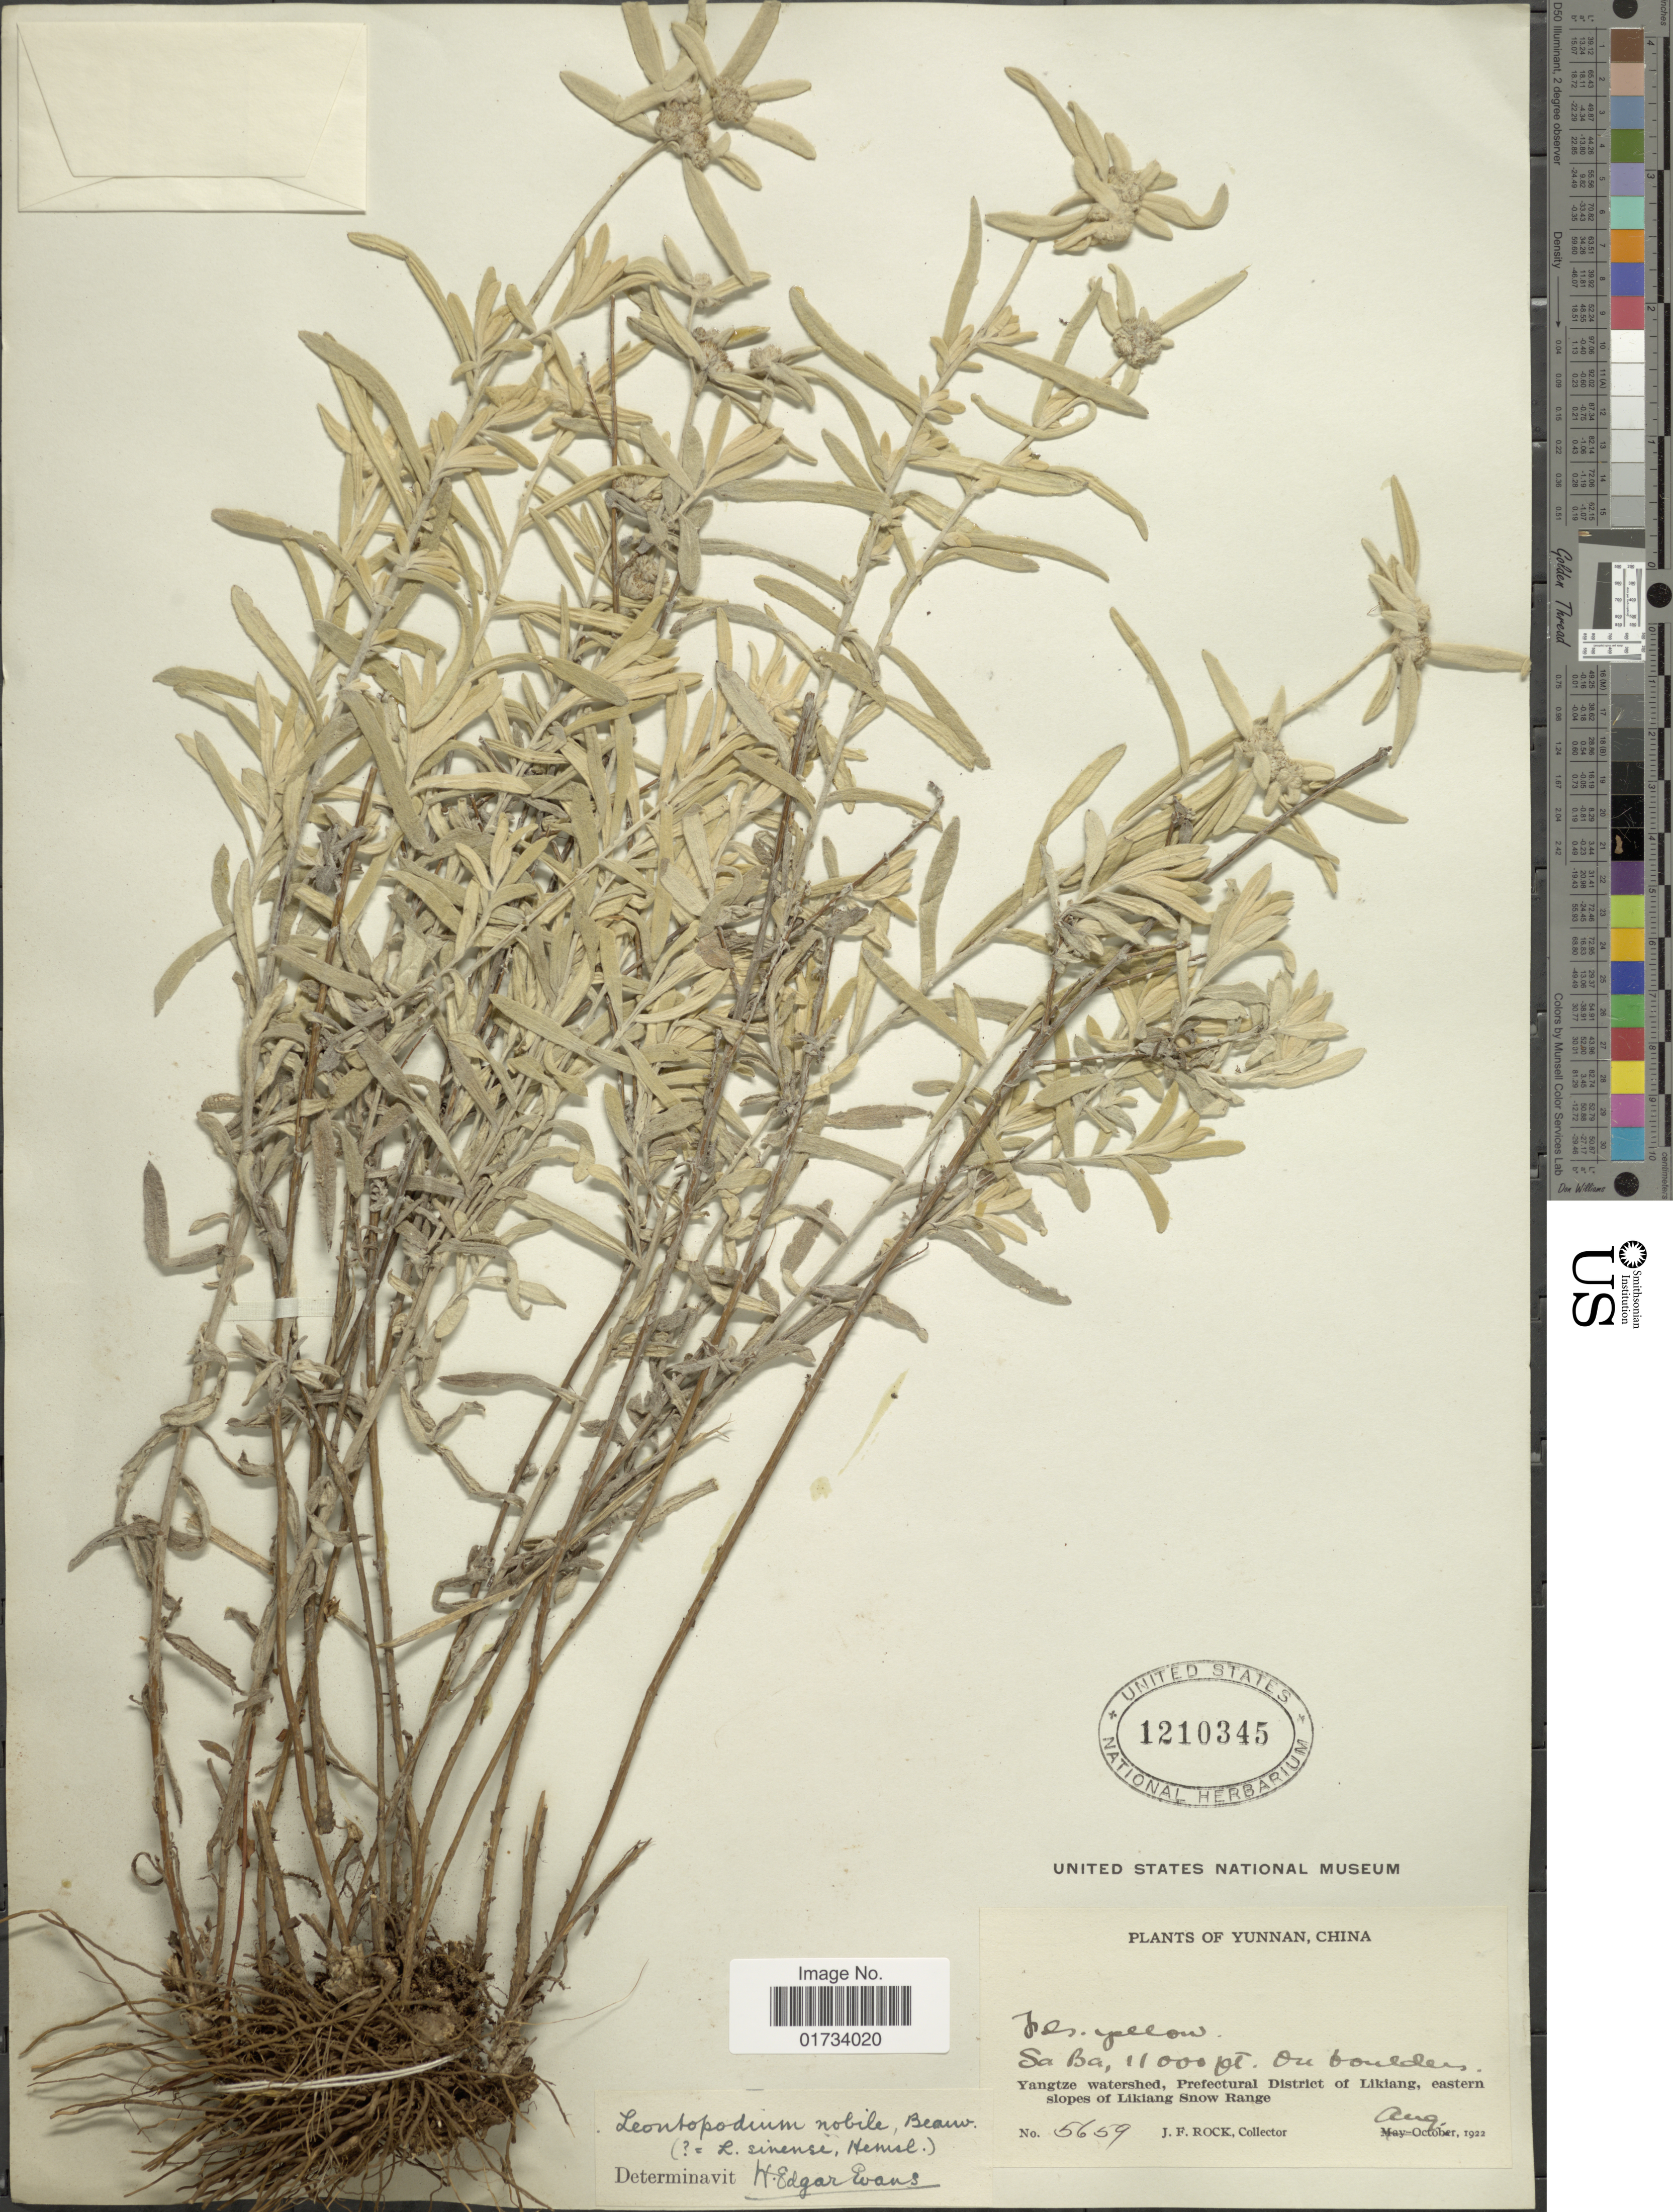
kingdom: Plantae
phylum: Tracheophyta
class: Magnoliopsida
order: Asterales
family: Asteraceae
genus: Leontopodium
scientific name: Leontopodium nobile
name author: (C.B. Clarke) Beauverd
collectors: J. Rock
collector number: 5659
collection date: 1922-08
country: China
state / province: Yunnan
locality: Sa Ba, on boulders, Yangtze watershed, Prefectural District of Likiang, eastern slopes of Likiang Snow Range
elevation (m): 3353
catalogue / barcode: US 1210345